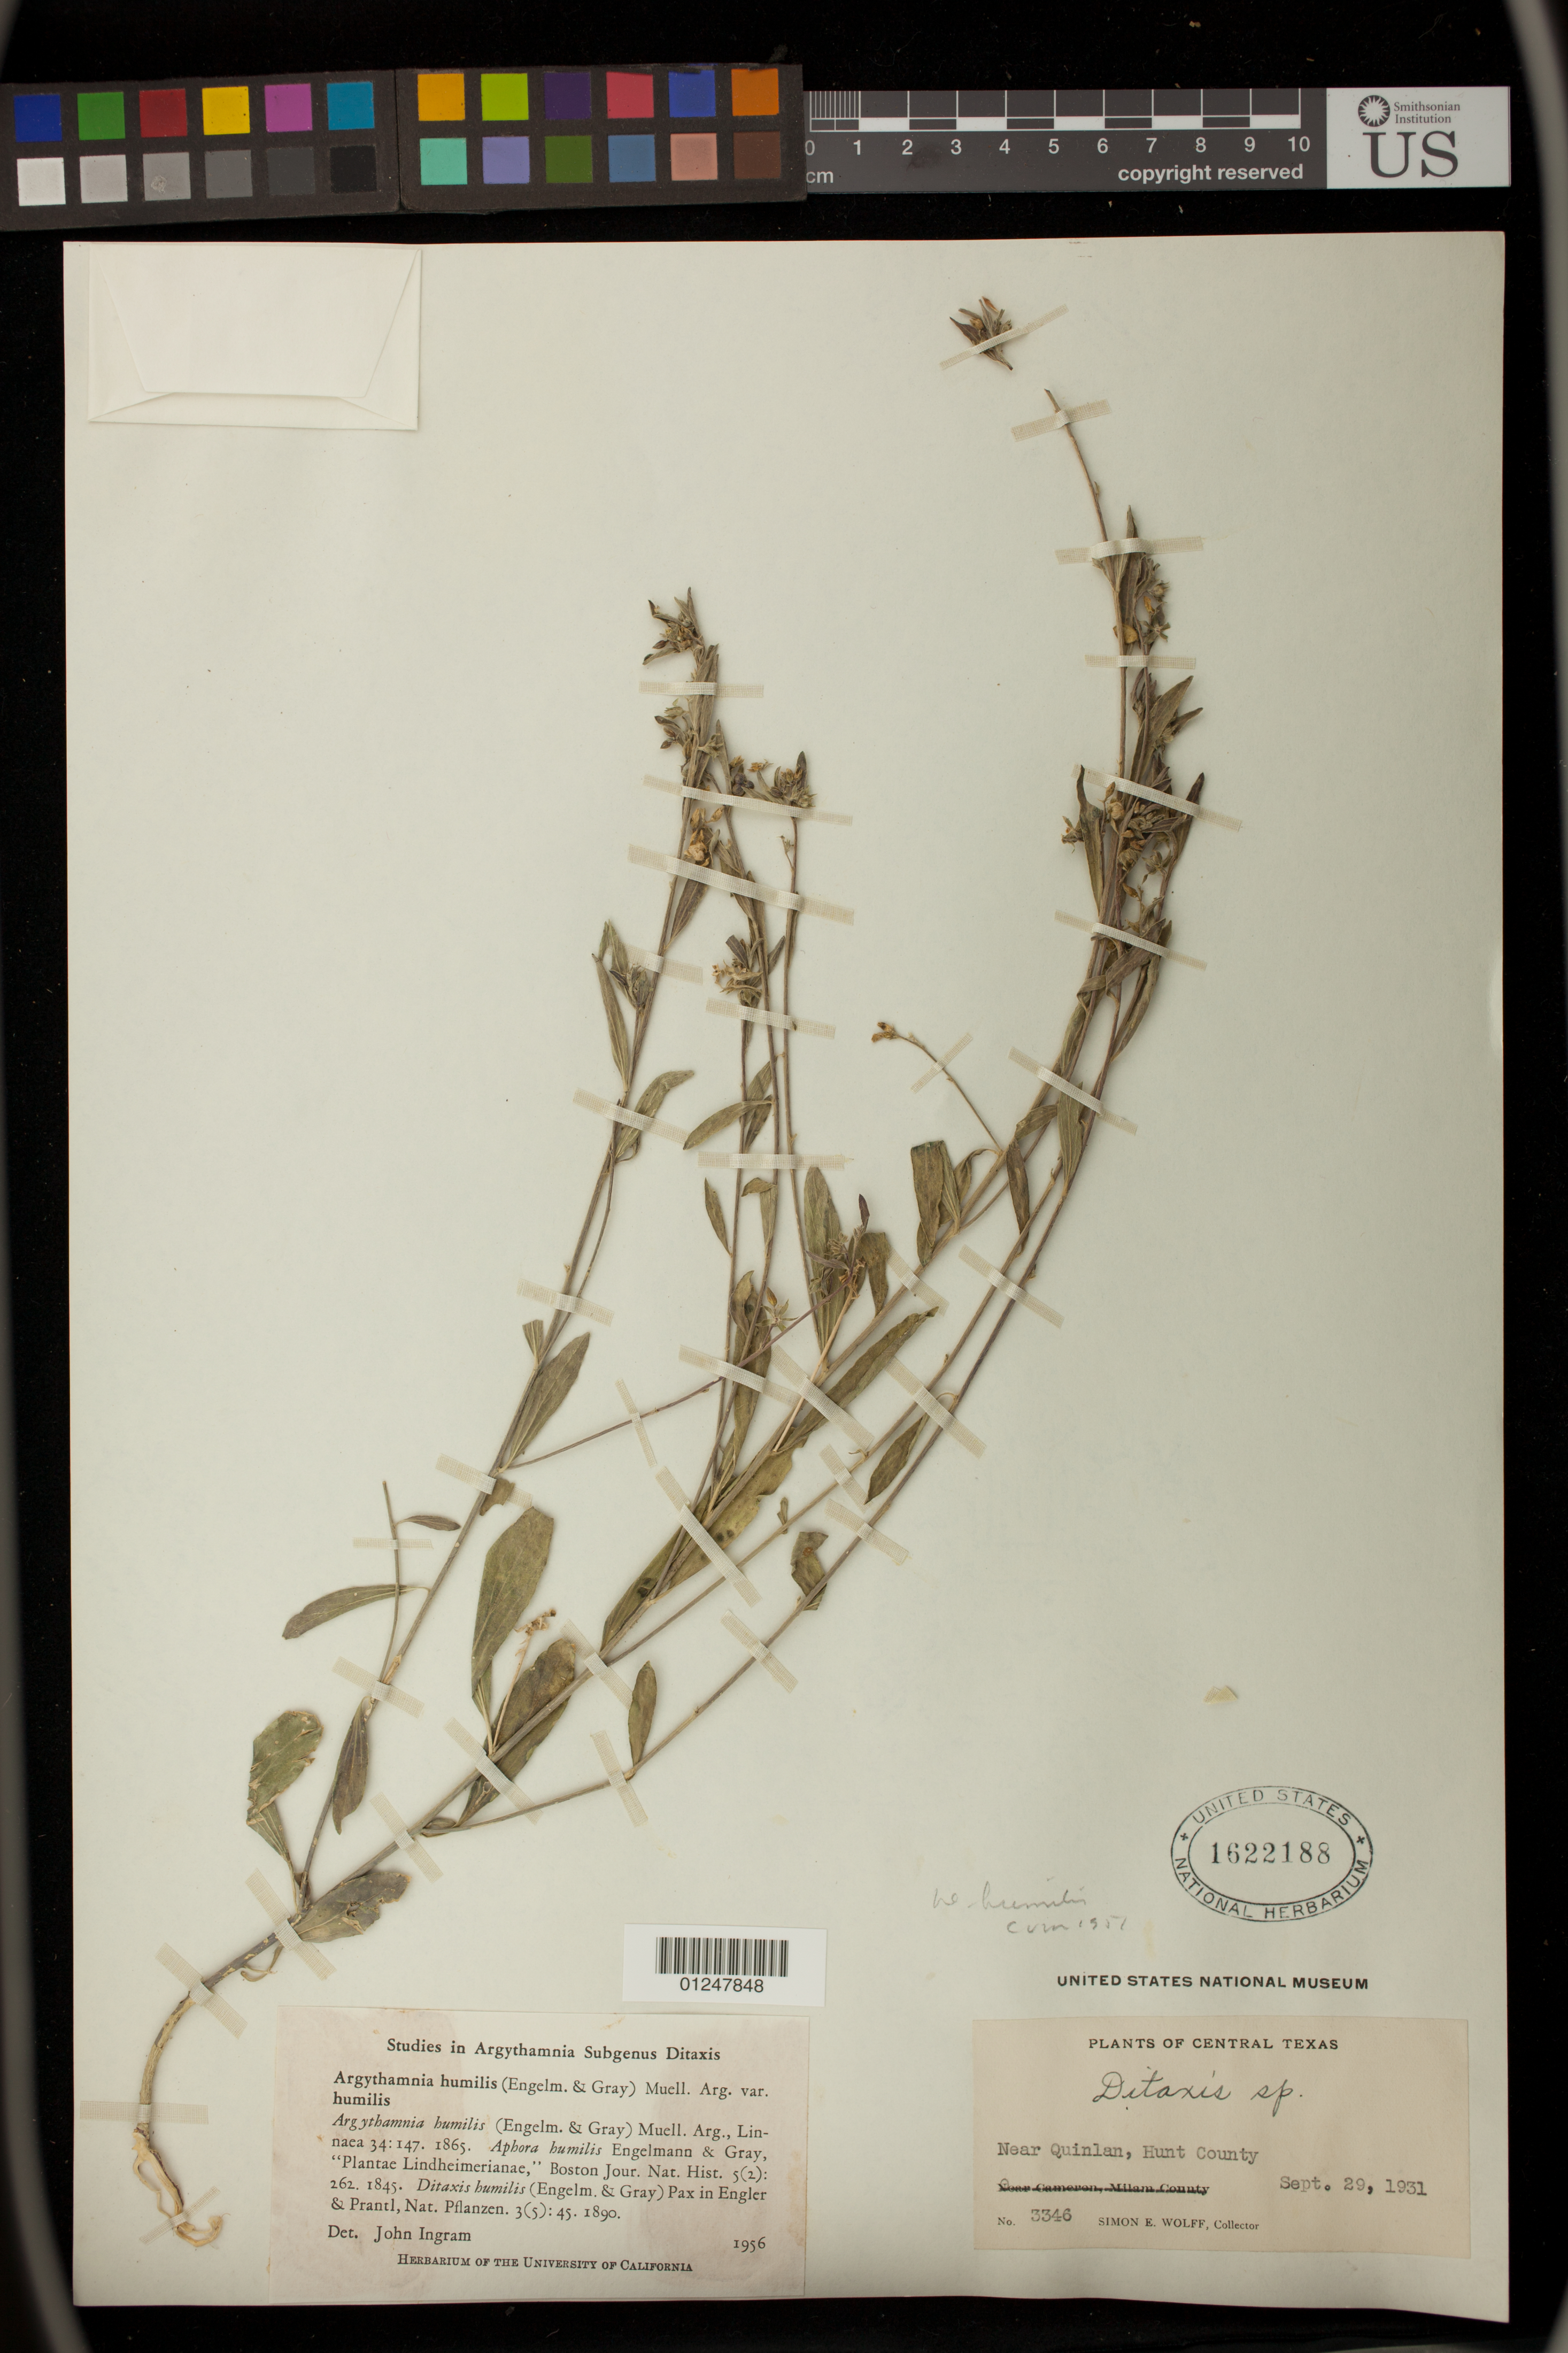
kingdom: Plantae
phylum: Tracheophyta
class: Magnoliopsida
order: Malpighiales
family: Euphorbiaceae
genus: Argythamnia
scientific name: Argythamnia humilis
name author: (Engelm. & A. Gray) Müll. Arg.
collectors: S. E. Wolff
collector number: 3346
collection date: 1931-09-29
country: United States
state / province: Texas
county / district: Hunt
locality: Near Quinlan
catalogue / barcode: US 1622188